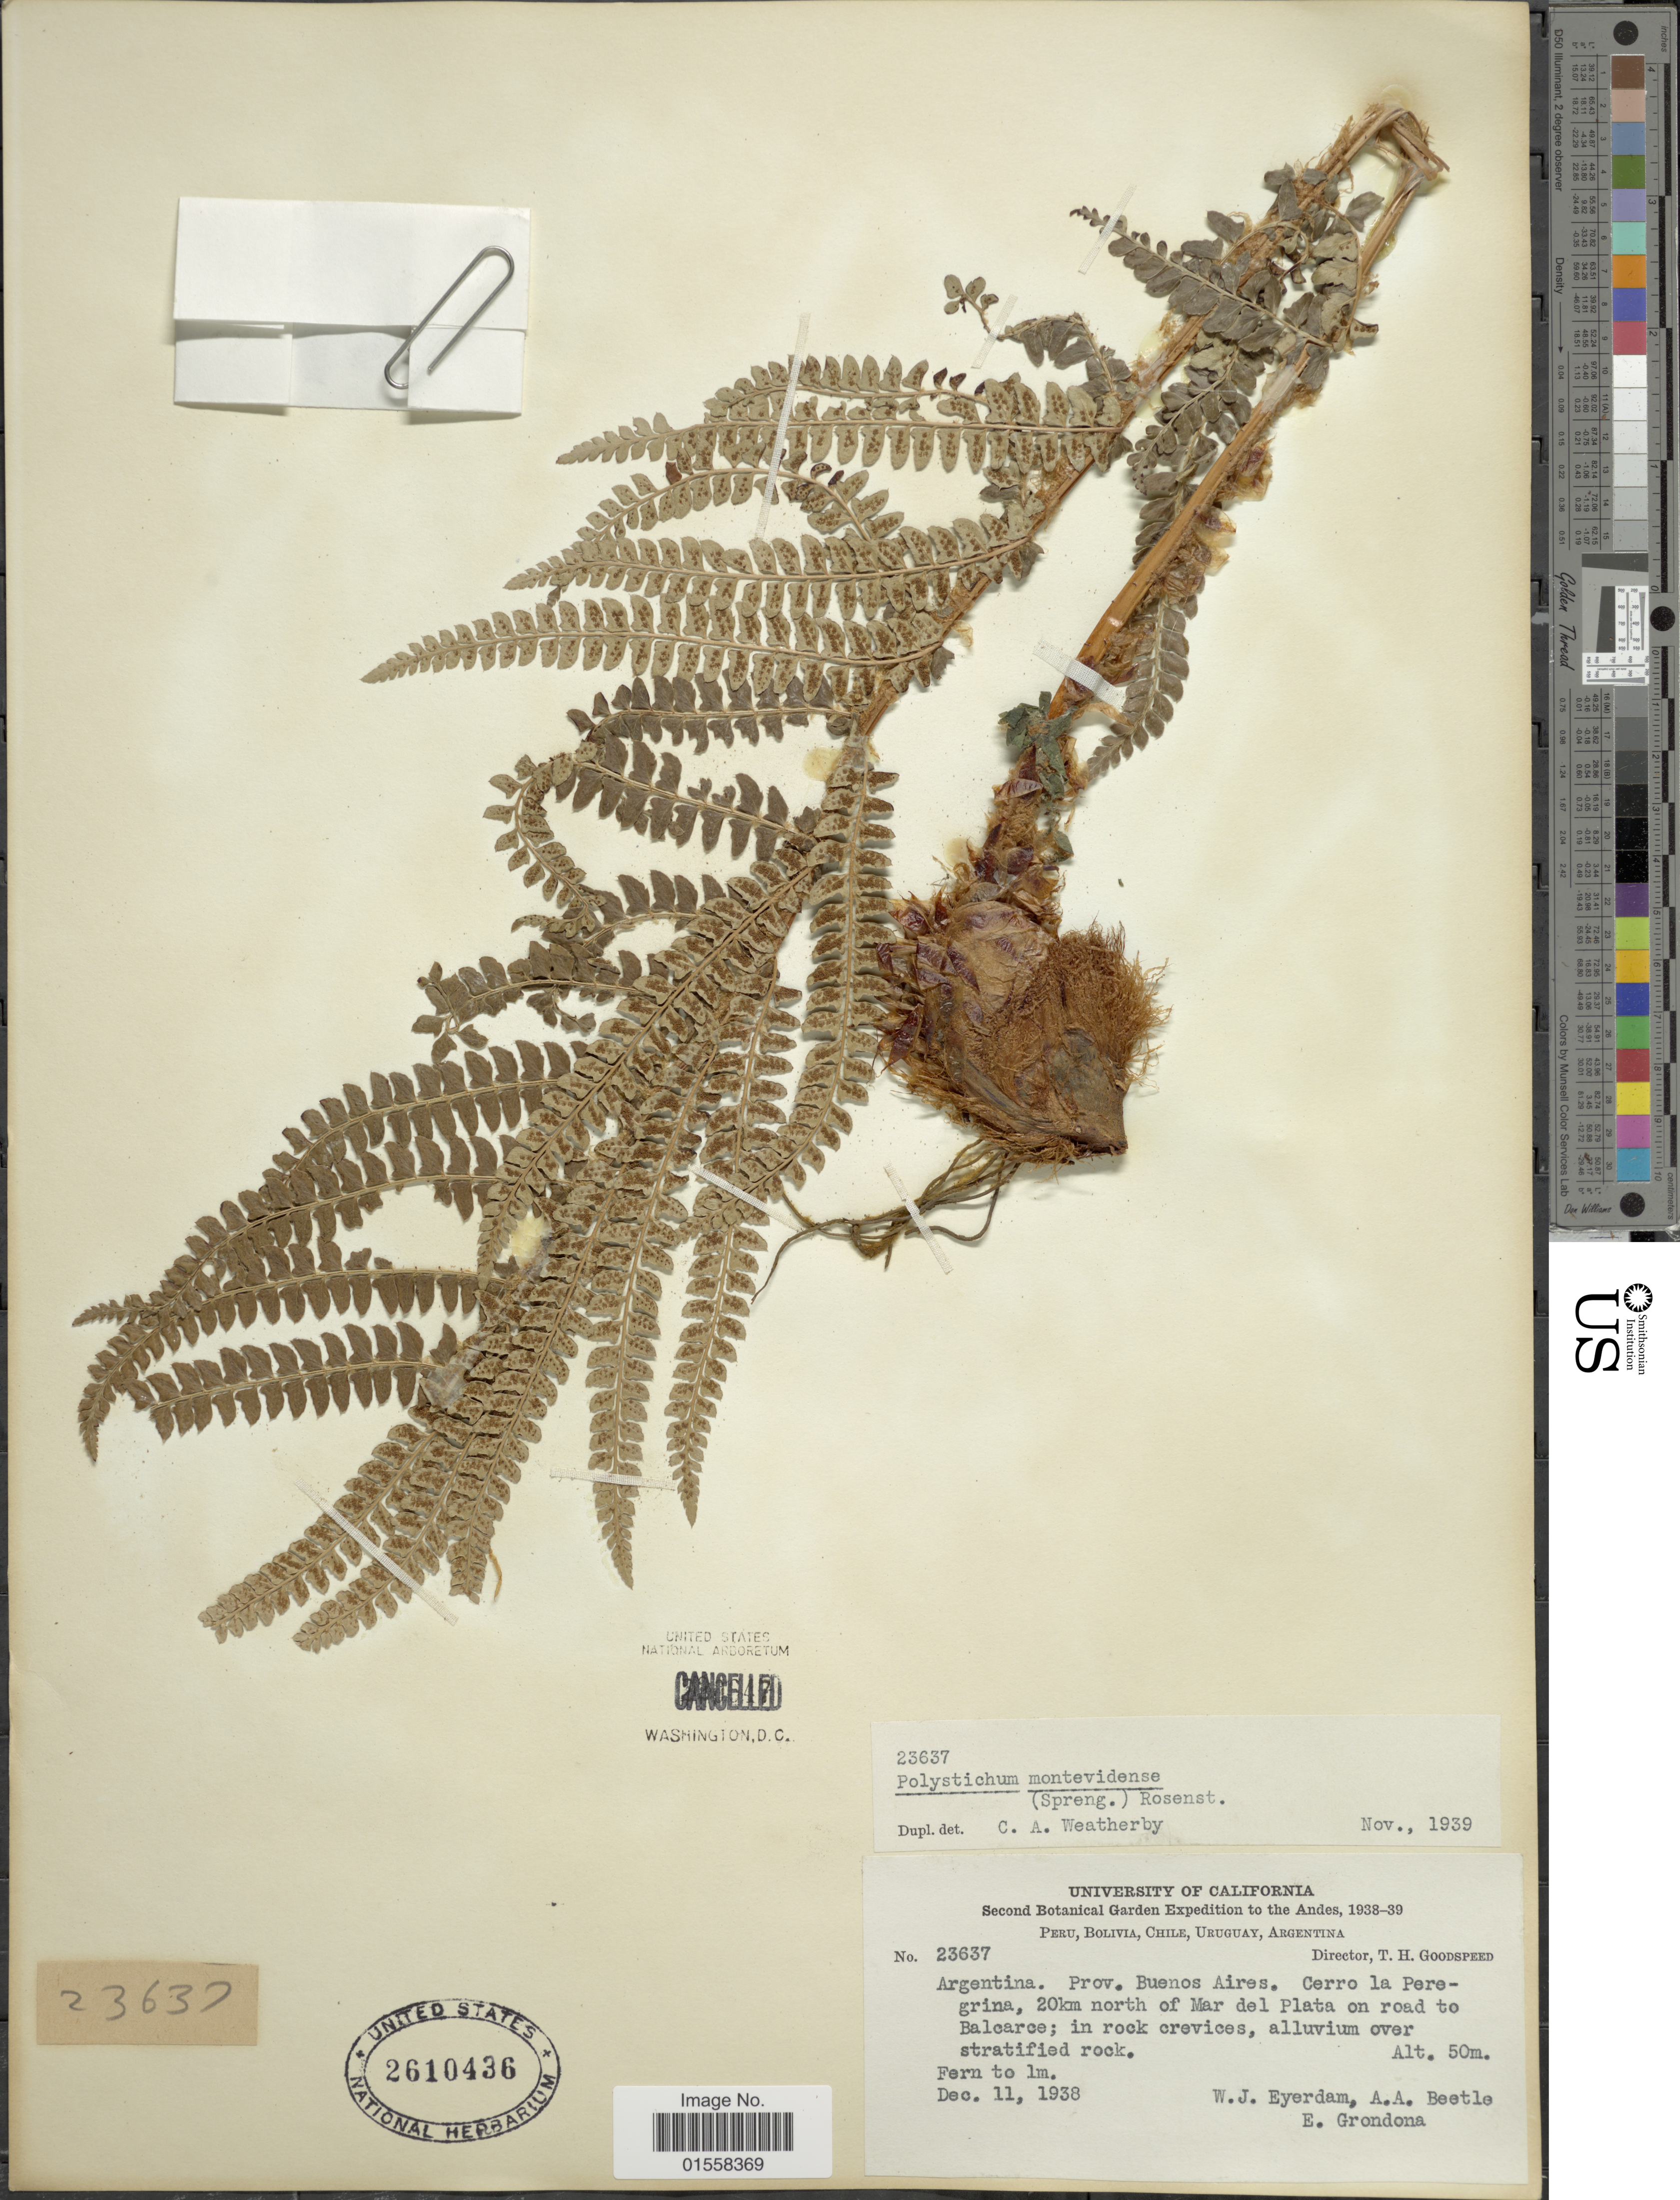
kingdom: Plantae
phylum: Tracheophyta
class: Polypodiopsida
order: Polypodiales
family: Dryopteridaceae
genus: Polystichum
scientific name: Polystichum montevidense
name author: (Spreng.) Rosenst.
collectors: W. J. Eyerdam, A. A. Beetle & E. Grondona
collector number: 23637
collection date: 1938-12-11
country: Argentina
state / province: Buenos Aires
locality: Argentina. Prov. Buenos Aires. Cerro la Peregrina, 20km north of Mar del Plata on road to Balcare.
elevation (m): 50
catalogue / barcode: US 2610436